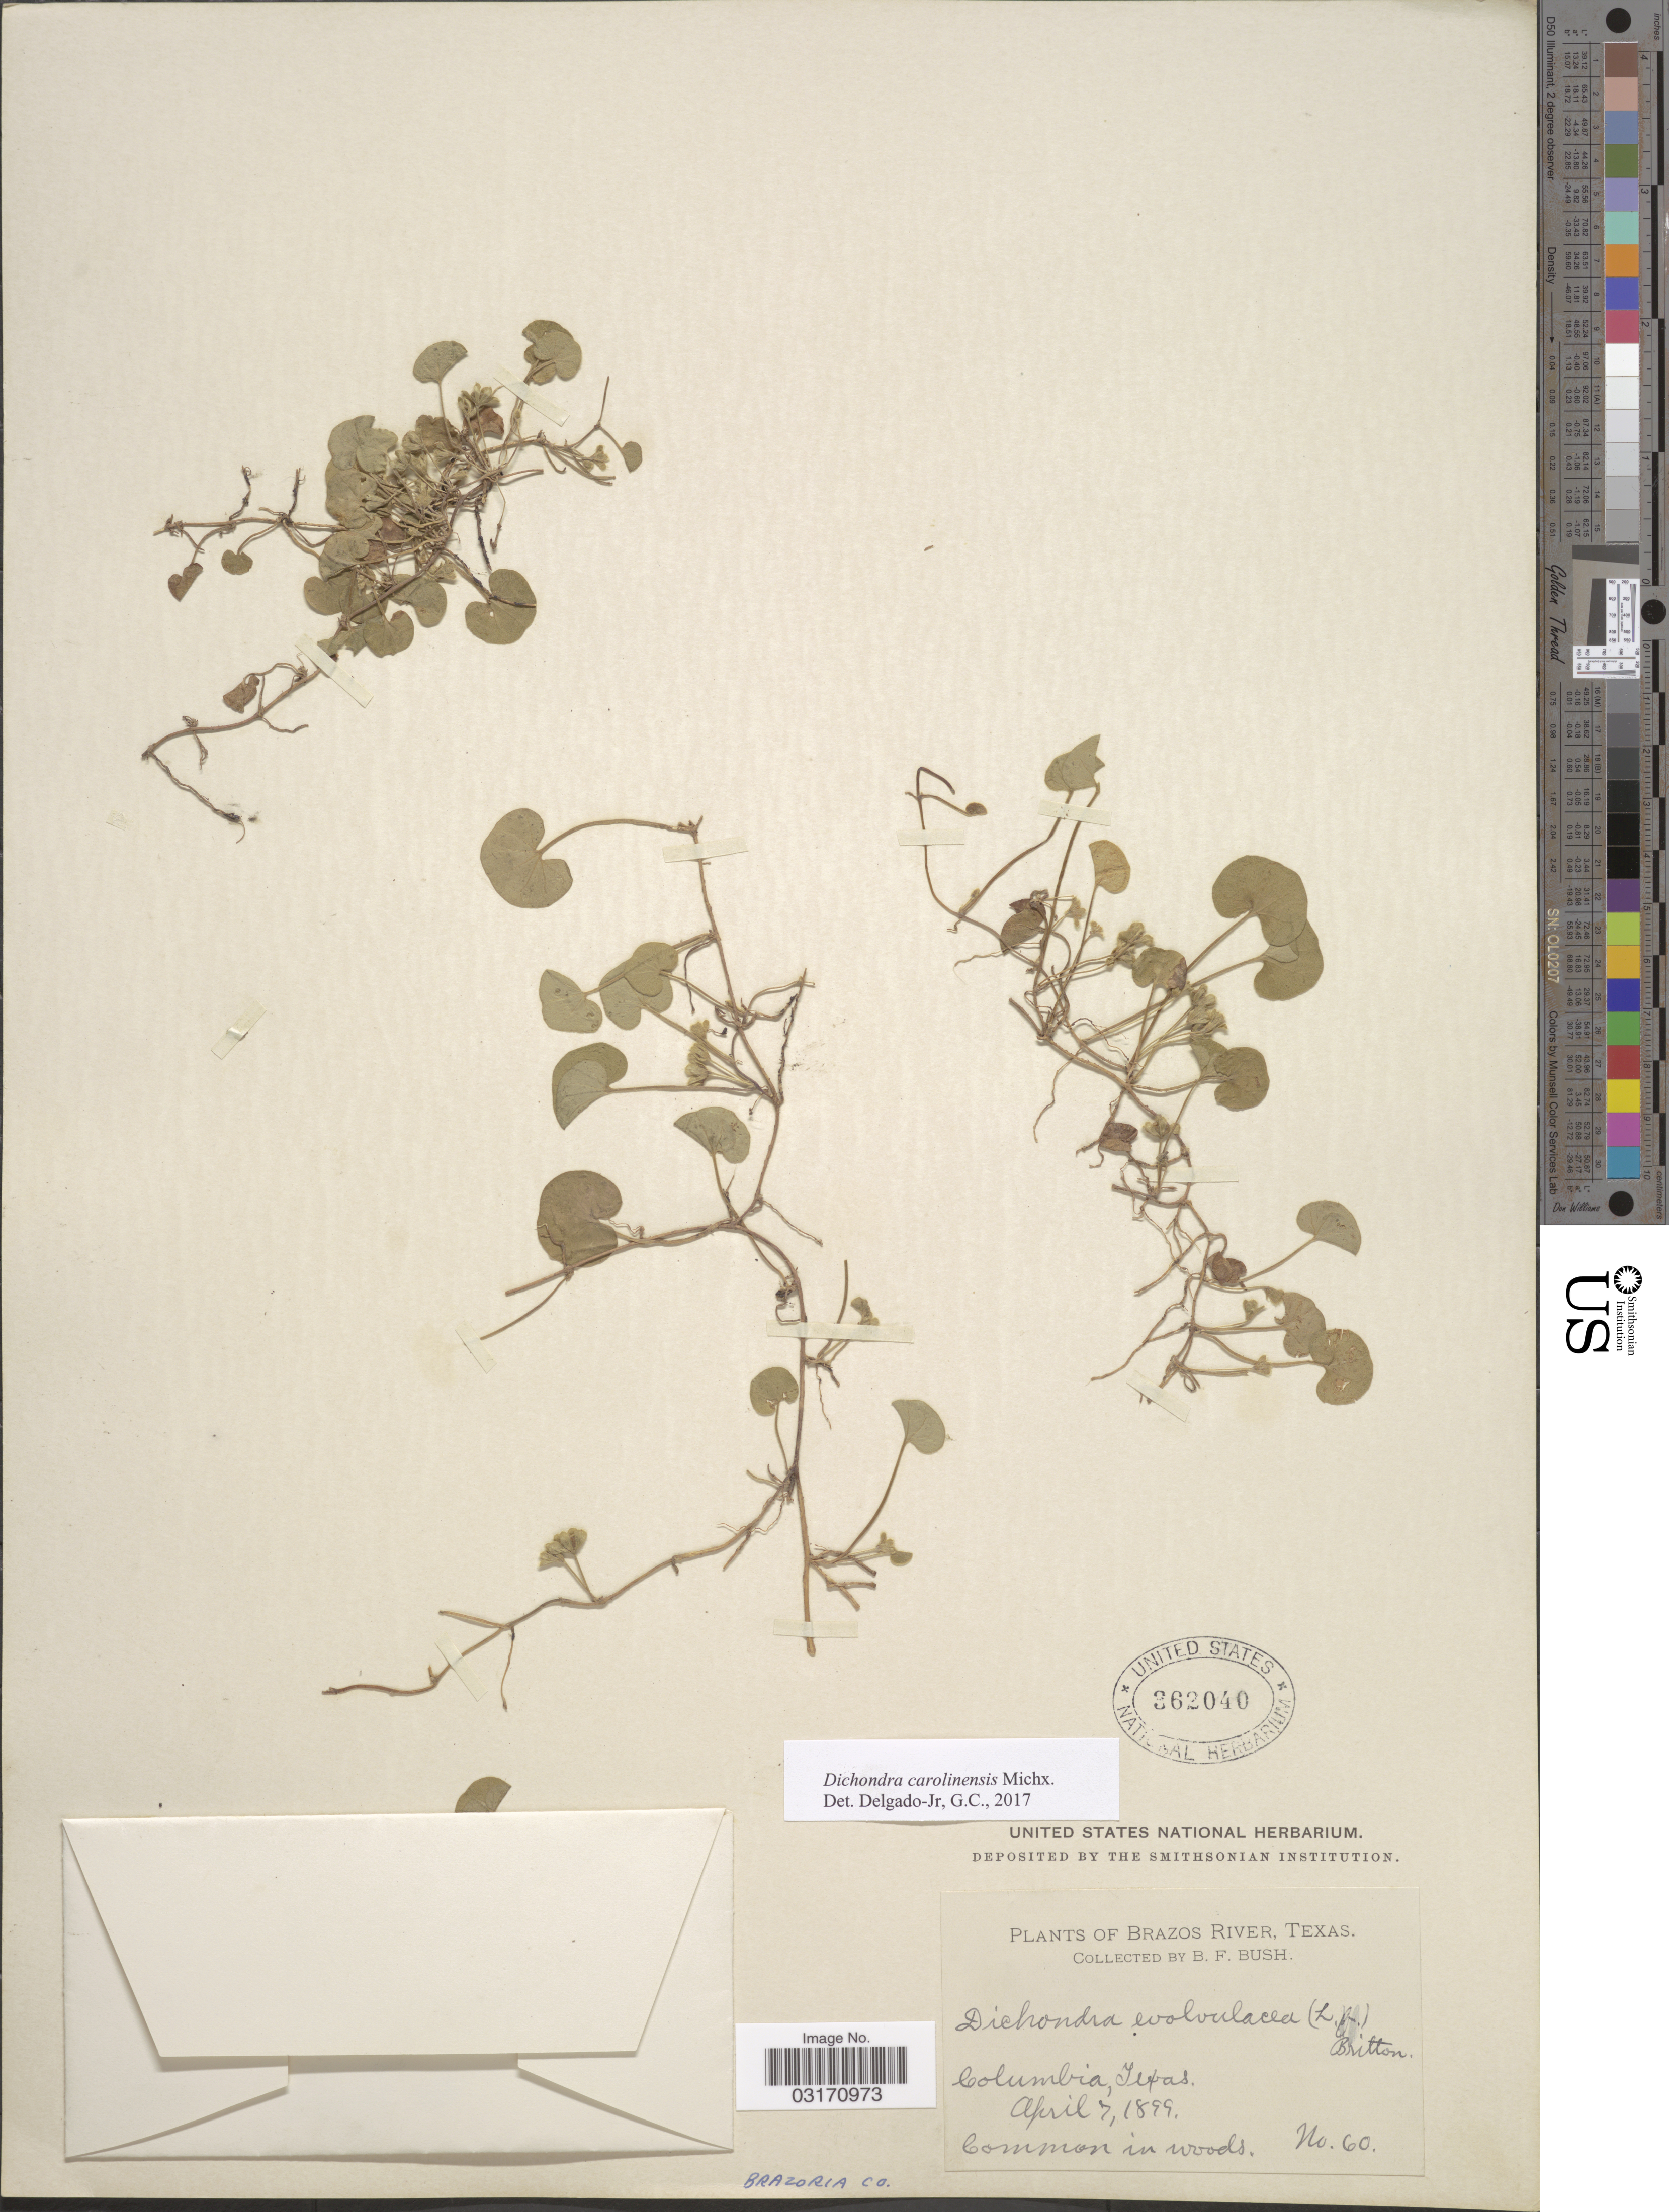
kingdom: Plantae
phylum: Tracheophyta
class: Magnoliopsida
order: Solanales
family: Convolvulaceae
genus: Dichondra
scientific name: Dichondra carolinensis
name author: Michx.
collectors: B. F. Bush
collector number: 60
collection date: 1899-04-07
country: United States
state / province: Texas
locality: Brazos River. Columbia. Brazoria Co.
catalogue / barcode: US 362040